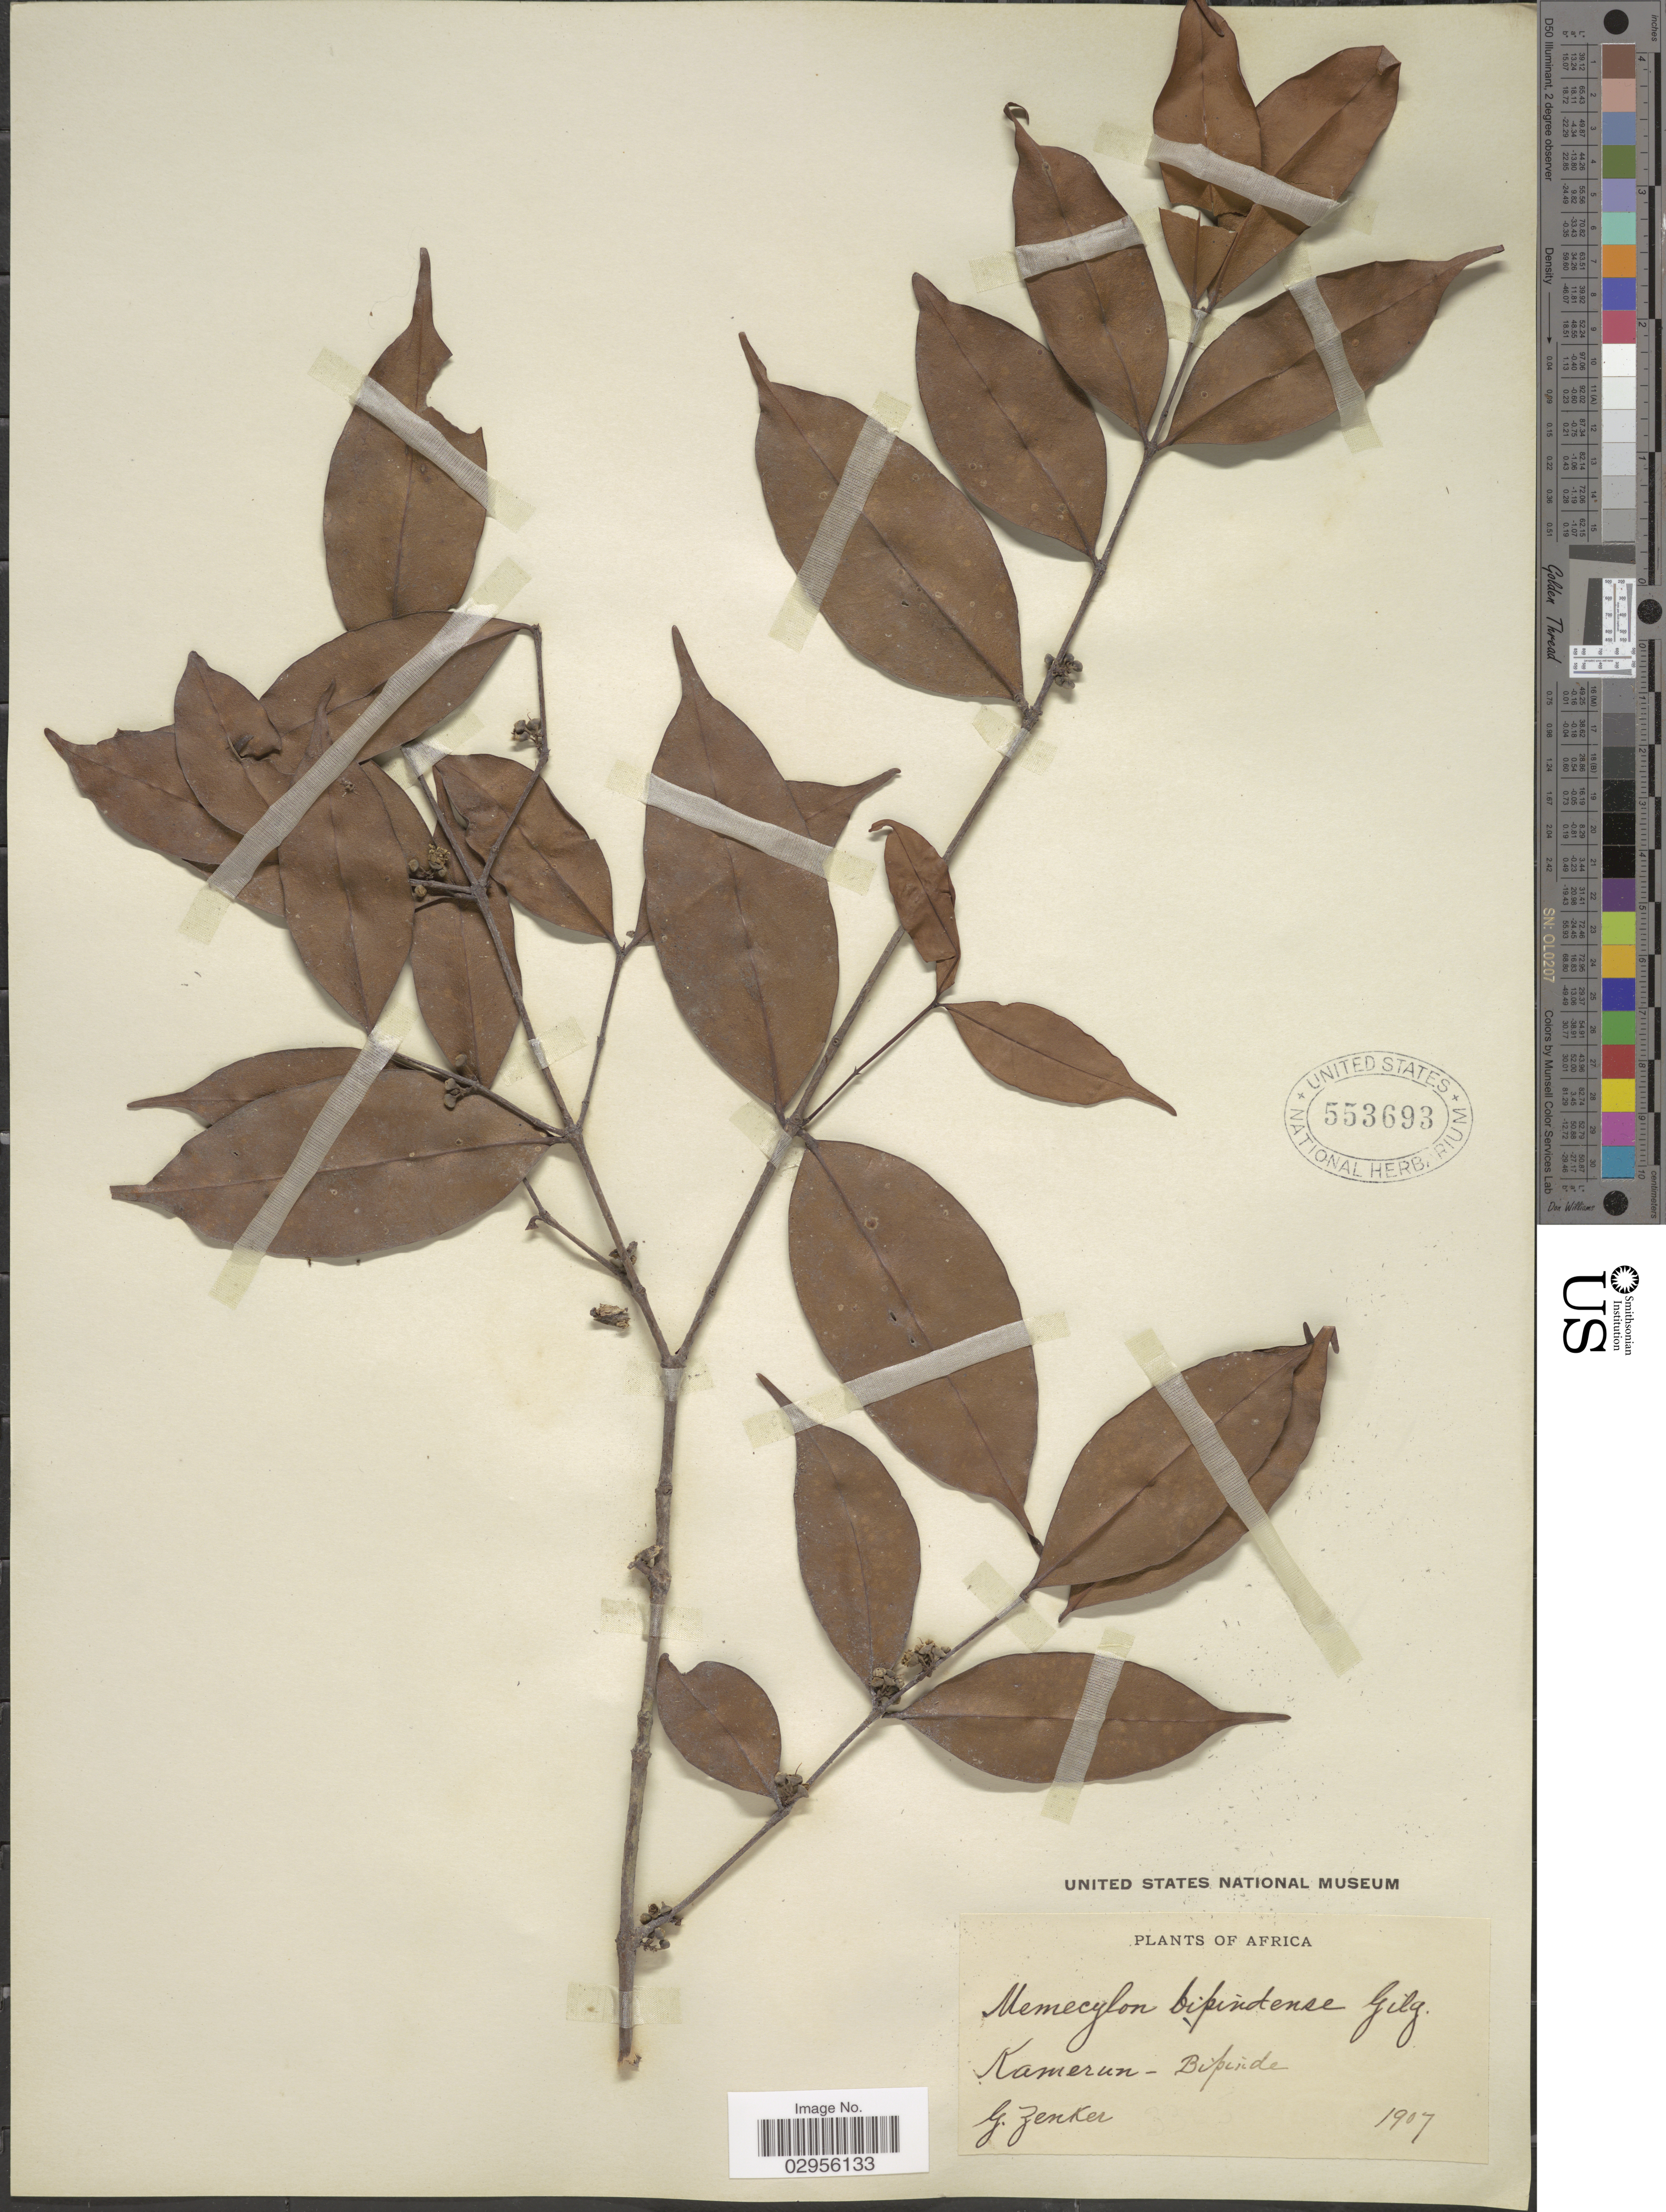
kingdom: Plantae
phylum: Tracheophyta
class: Magnoliopsida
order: Myrtales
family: Melastomataceae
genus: Memecylon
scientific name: Memecylon candidum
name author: Gilg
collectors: G. A. Zenker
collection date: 1907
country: Cameroon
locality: Bipinde.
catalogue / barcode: US 553693